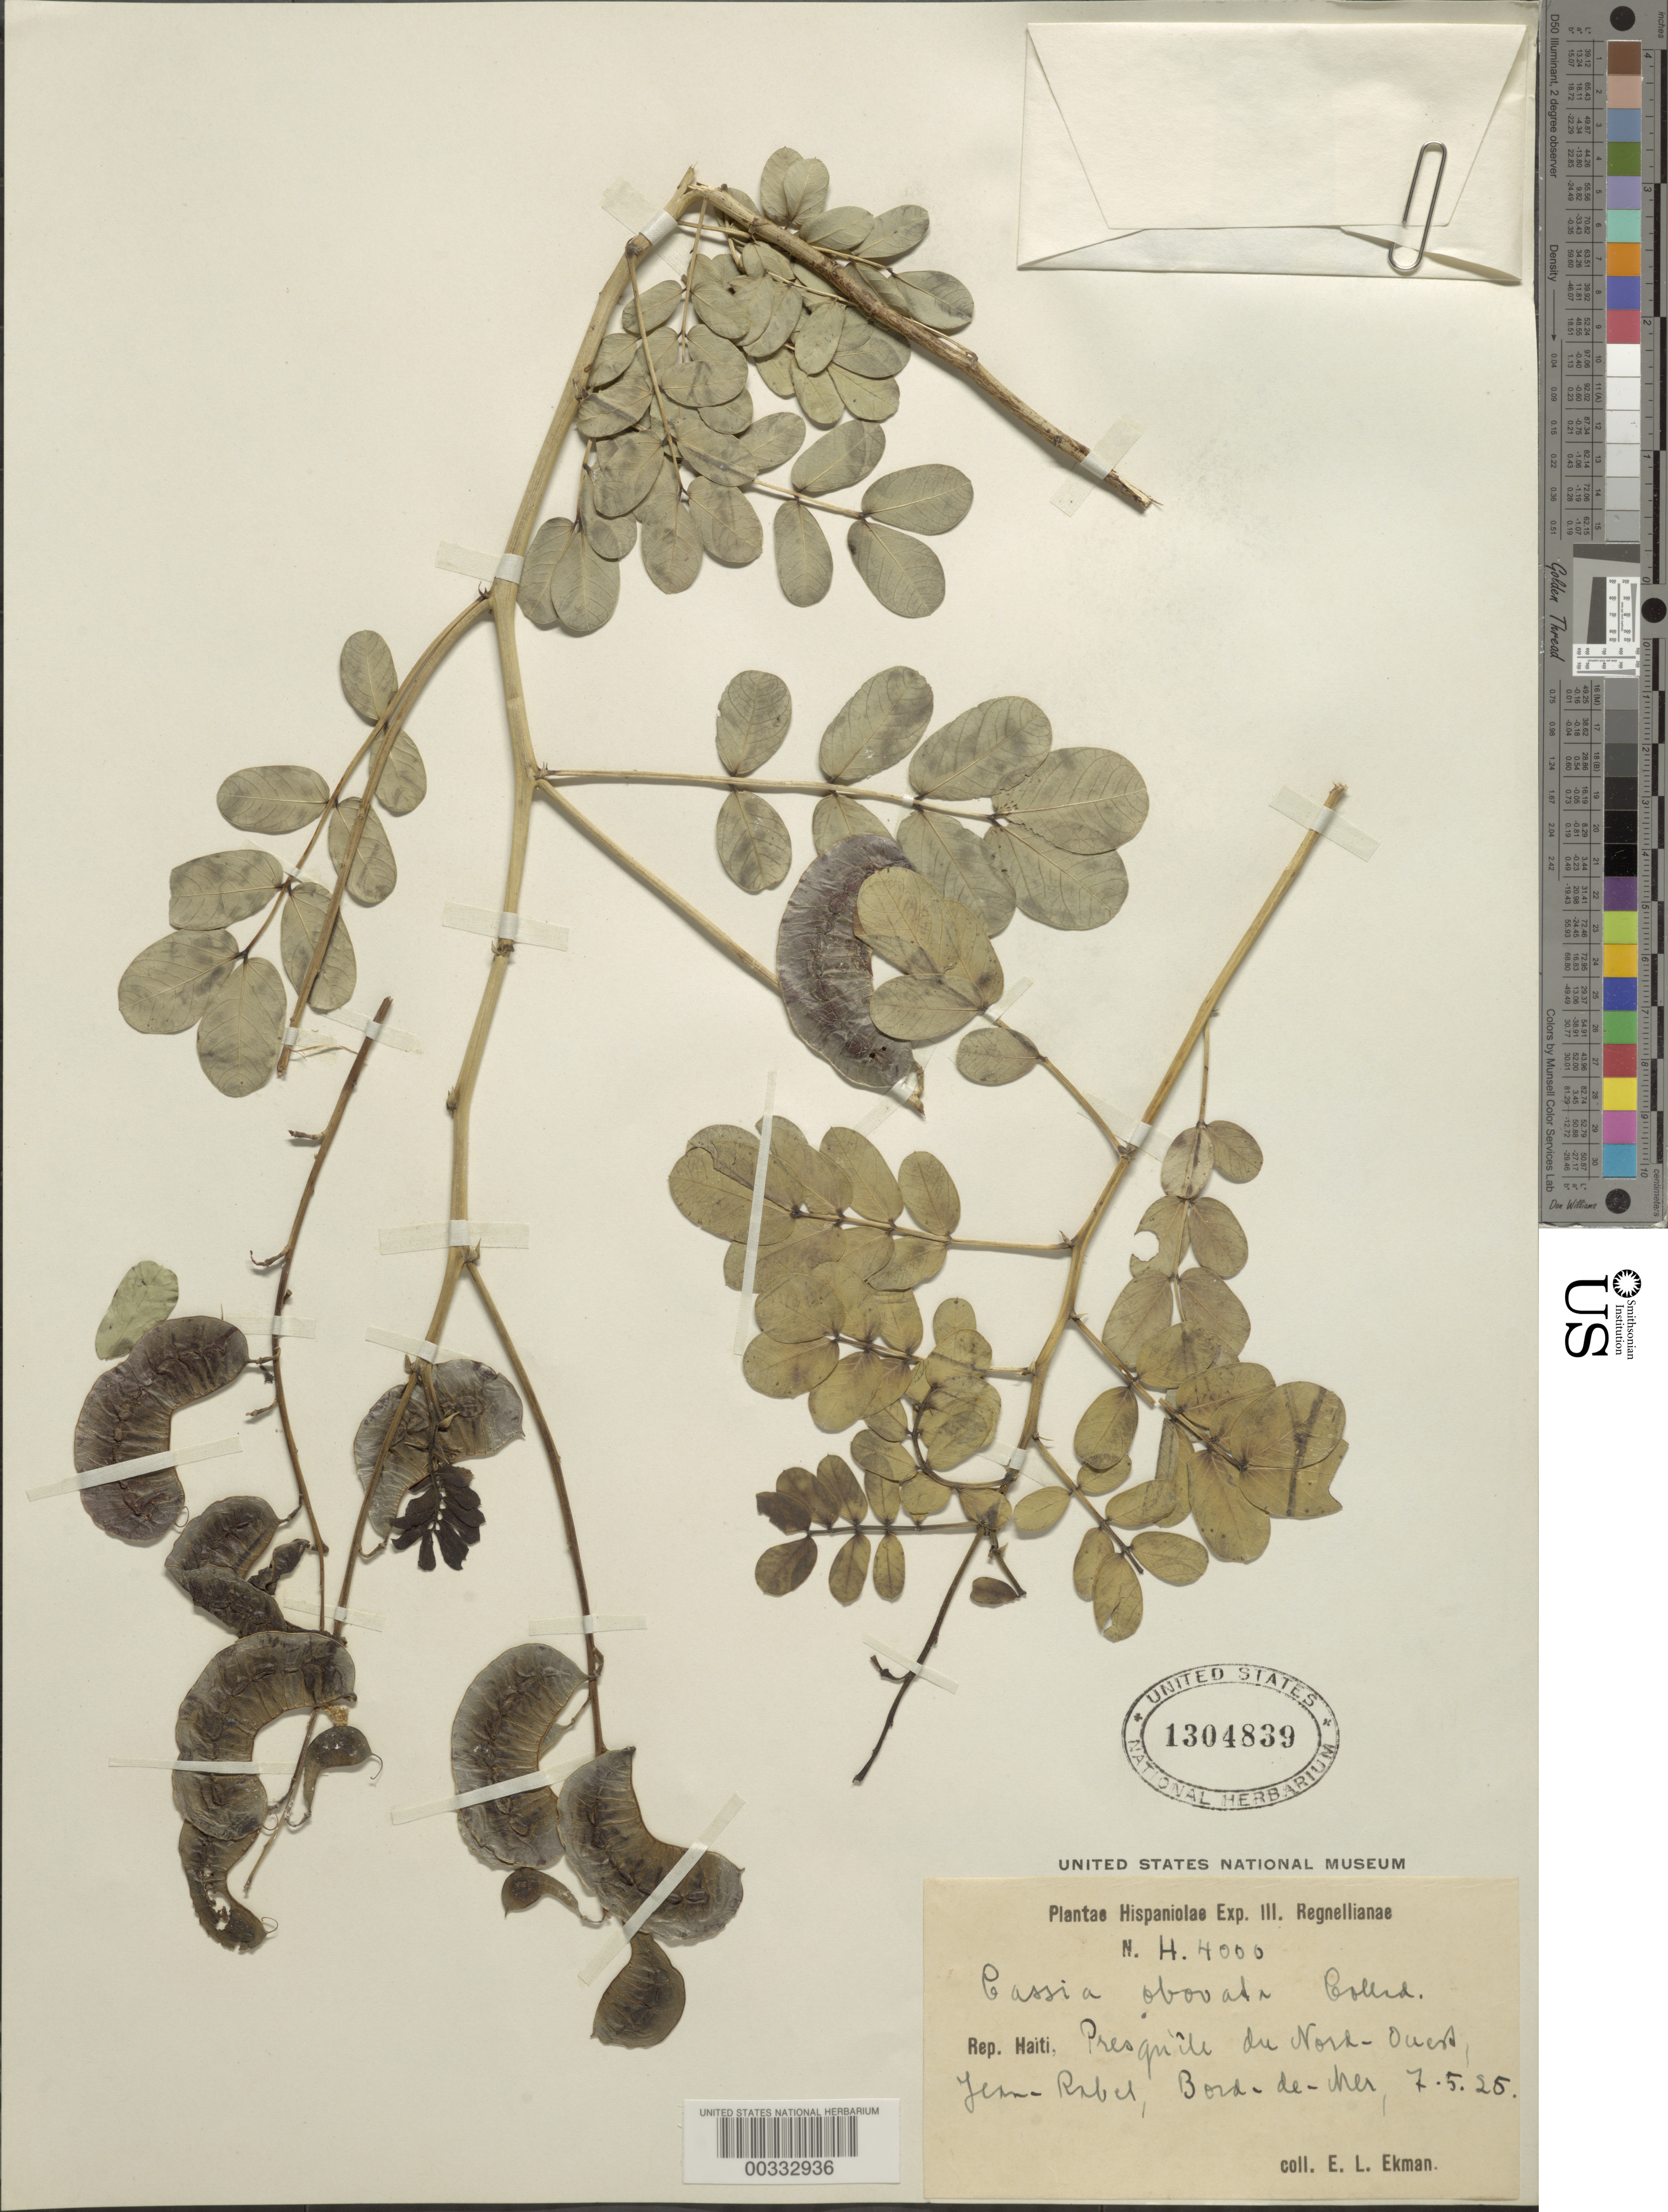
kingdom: Plantae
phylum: Tracheophyta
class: Magnoliopsida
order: Fabales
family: Fabaceae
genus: Senna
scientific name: Senna italica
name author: Mill.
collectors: E. L. Ekman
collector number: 4000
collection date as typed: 07 May 1925 or 05 Jul 1925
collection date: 1925-05-07 or 1925-07-05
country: Haiti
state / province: Nord-Ouest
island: Hispaniola Island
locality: Near jern-rabel, bord-de-mer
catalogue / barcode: US 1304839